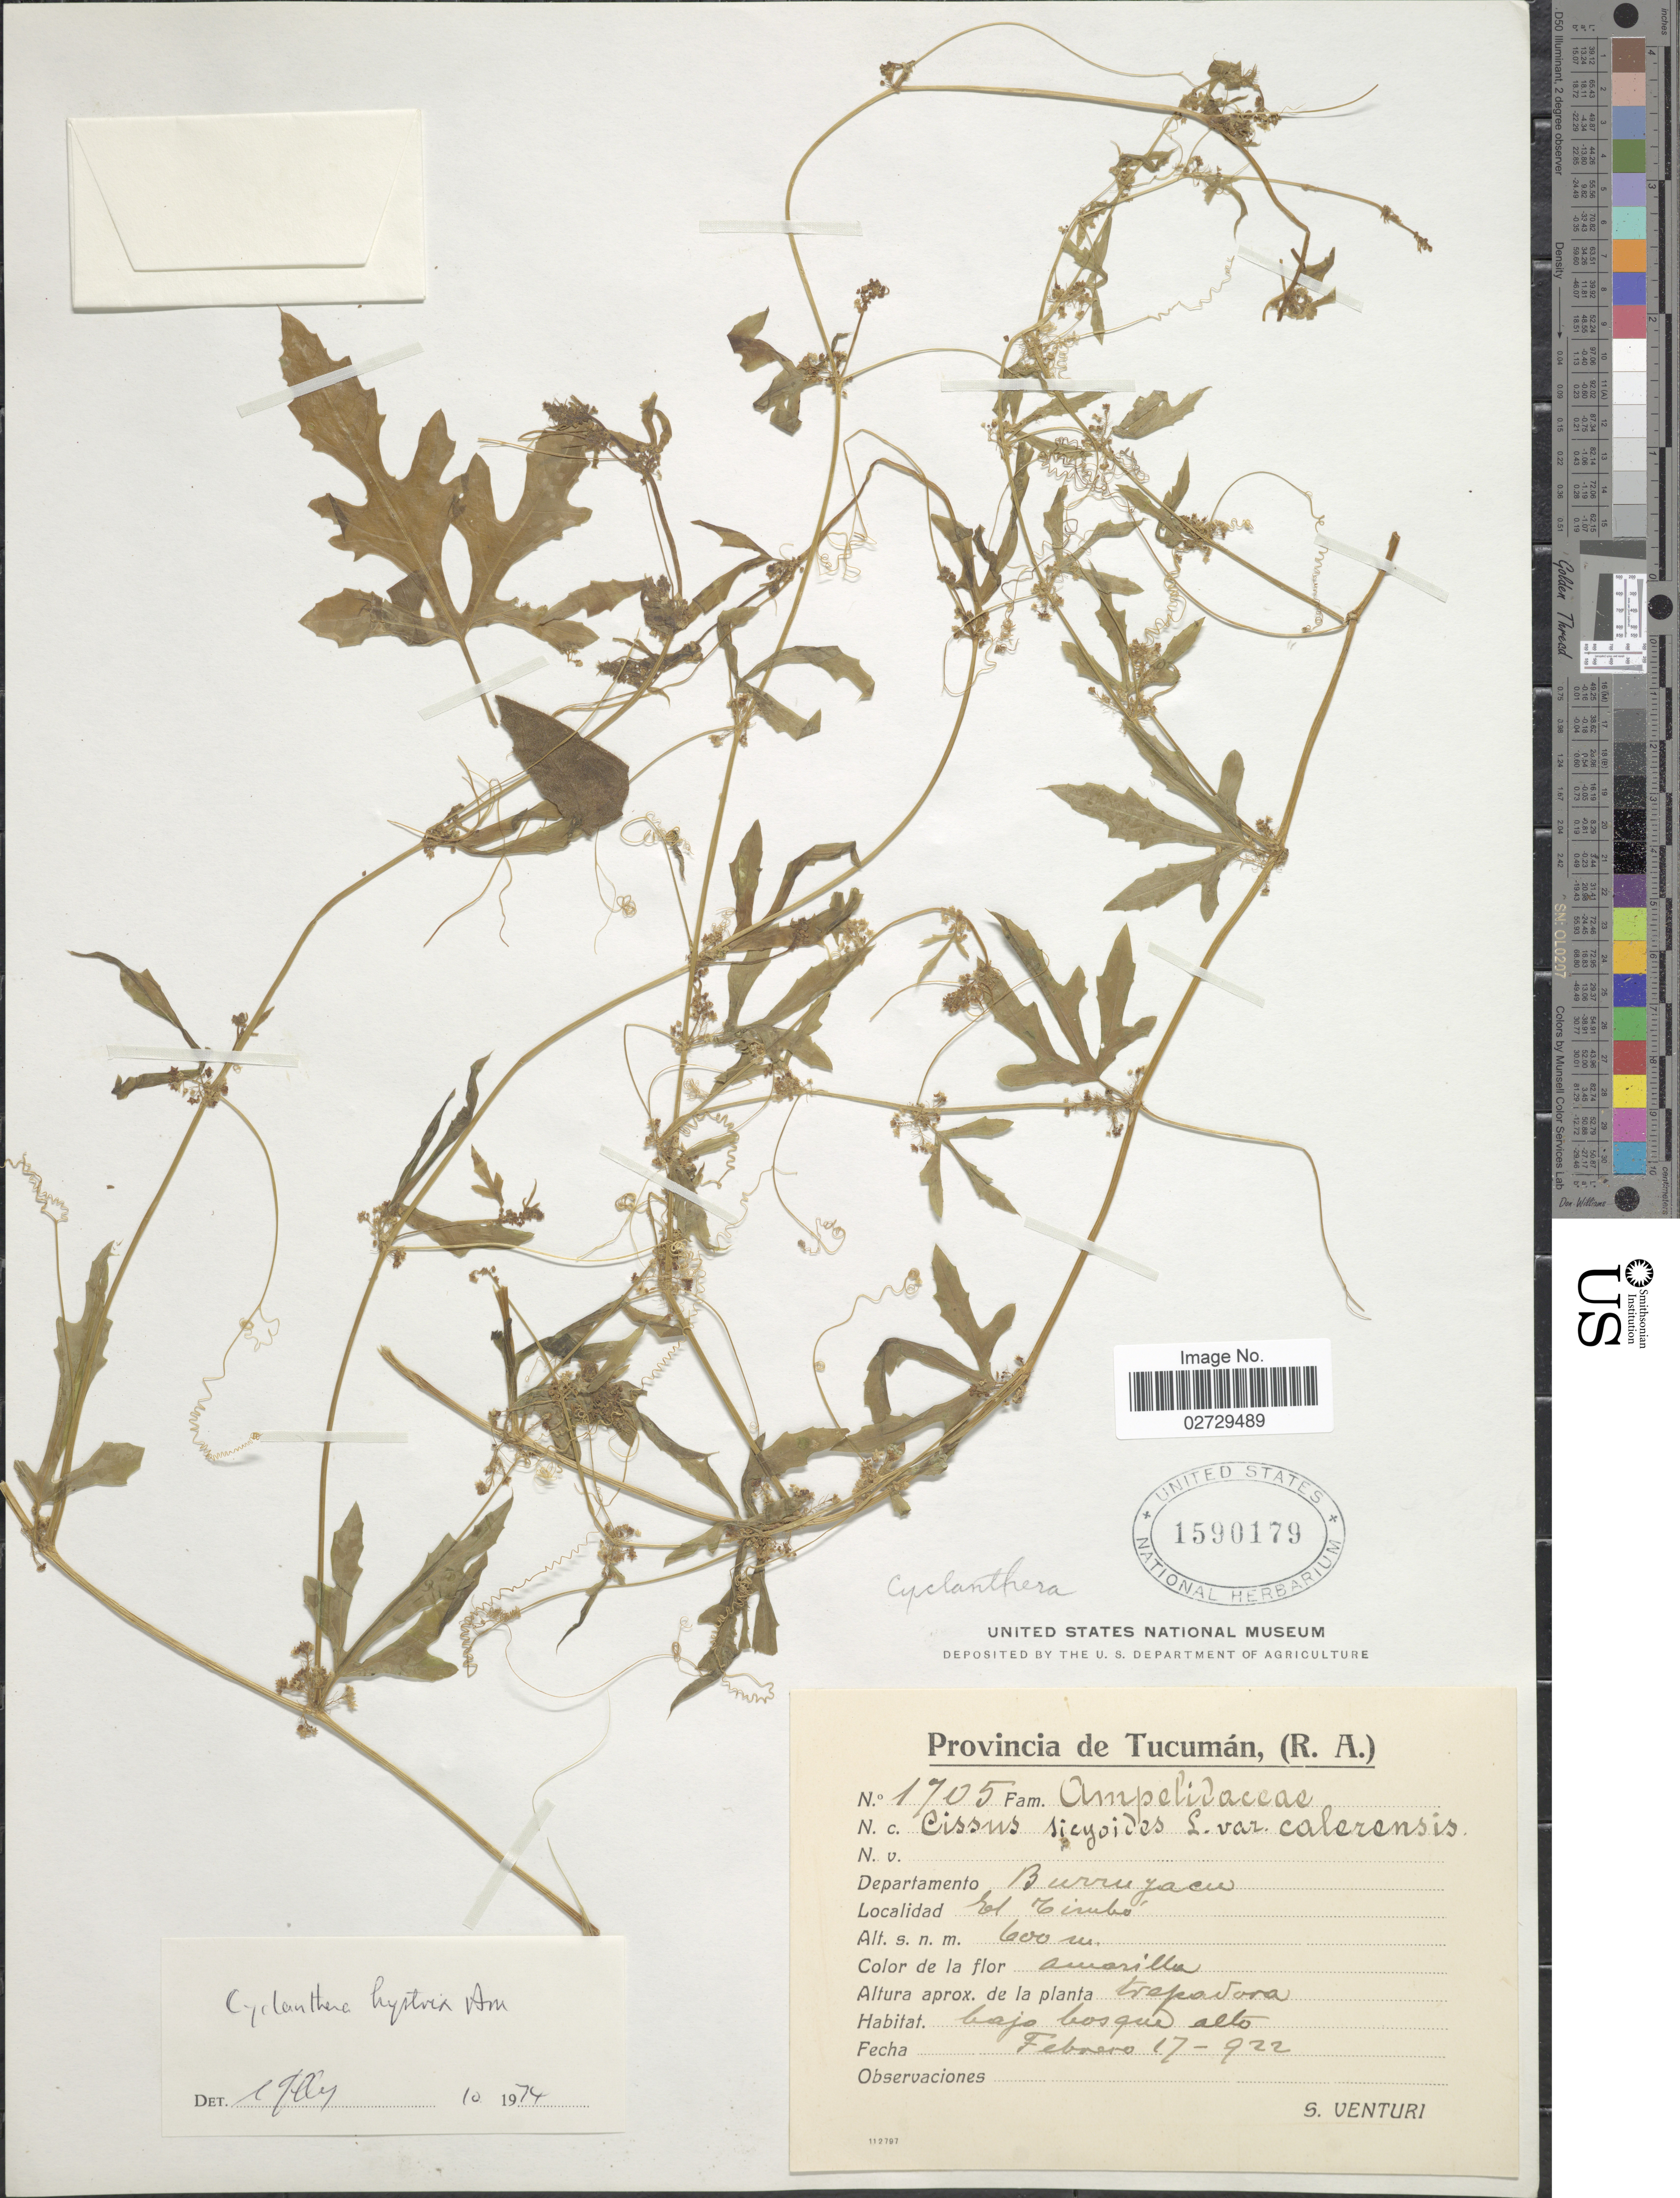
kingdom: Plantae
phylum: Tracheophyta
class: Magnoliopsida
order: Cucurbitales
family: Cucurbitaceae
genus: Cyclanthera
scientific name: Cyclanthera hystrix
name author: (Gillies) Arn.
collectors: S. Venturi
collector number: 1705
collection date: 1922-02-17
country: Argentina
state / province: Tucuman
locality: Provincia de Tucuman, (R.A.), Departamento: Burruyacú. El Timbo.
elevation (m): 600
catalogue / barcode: US 1590179